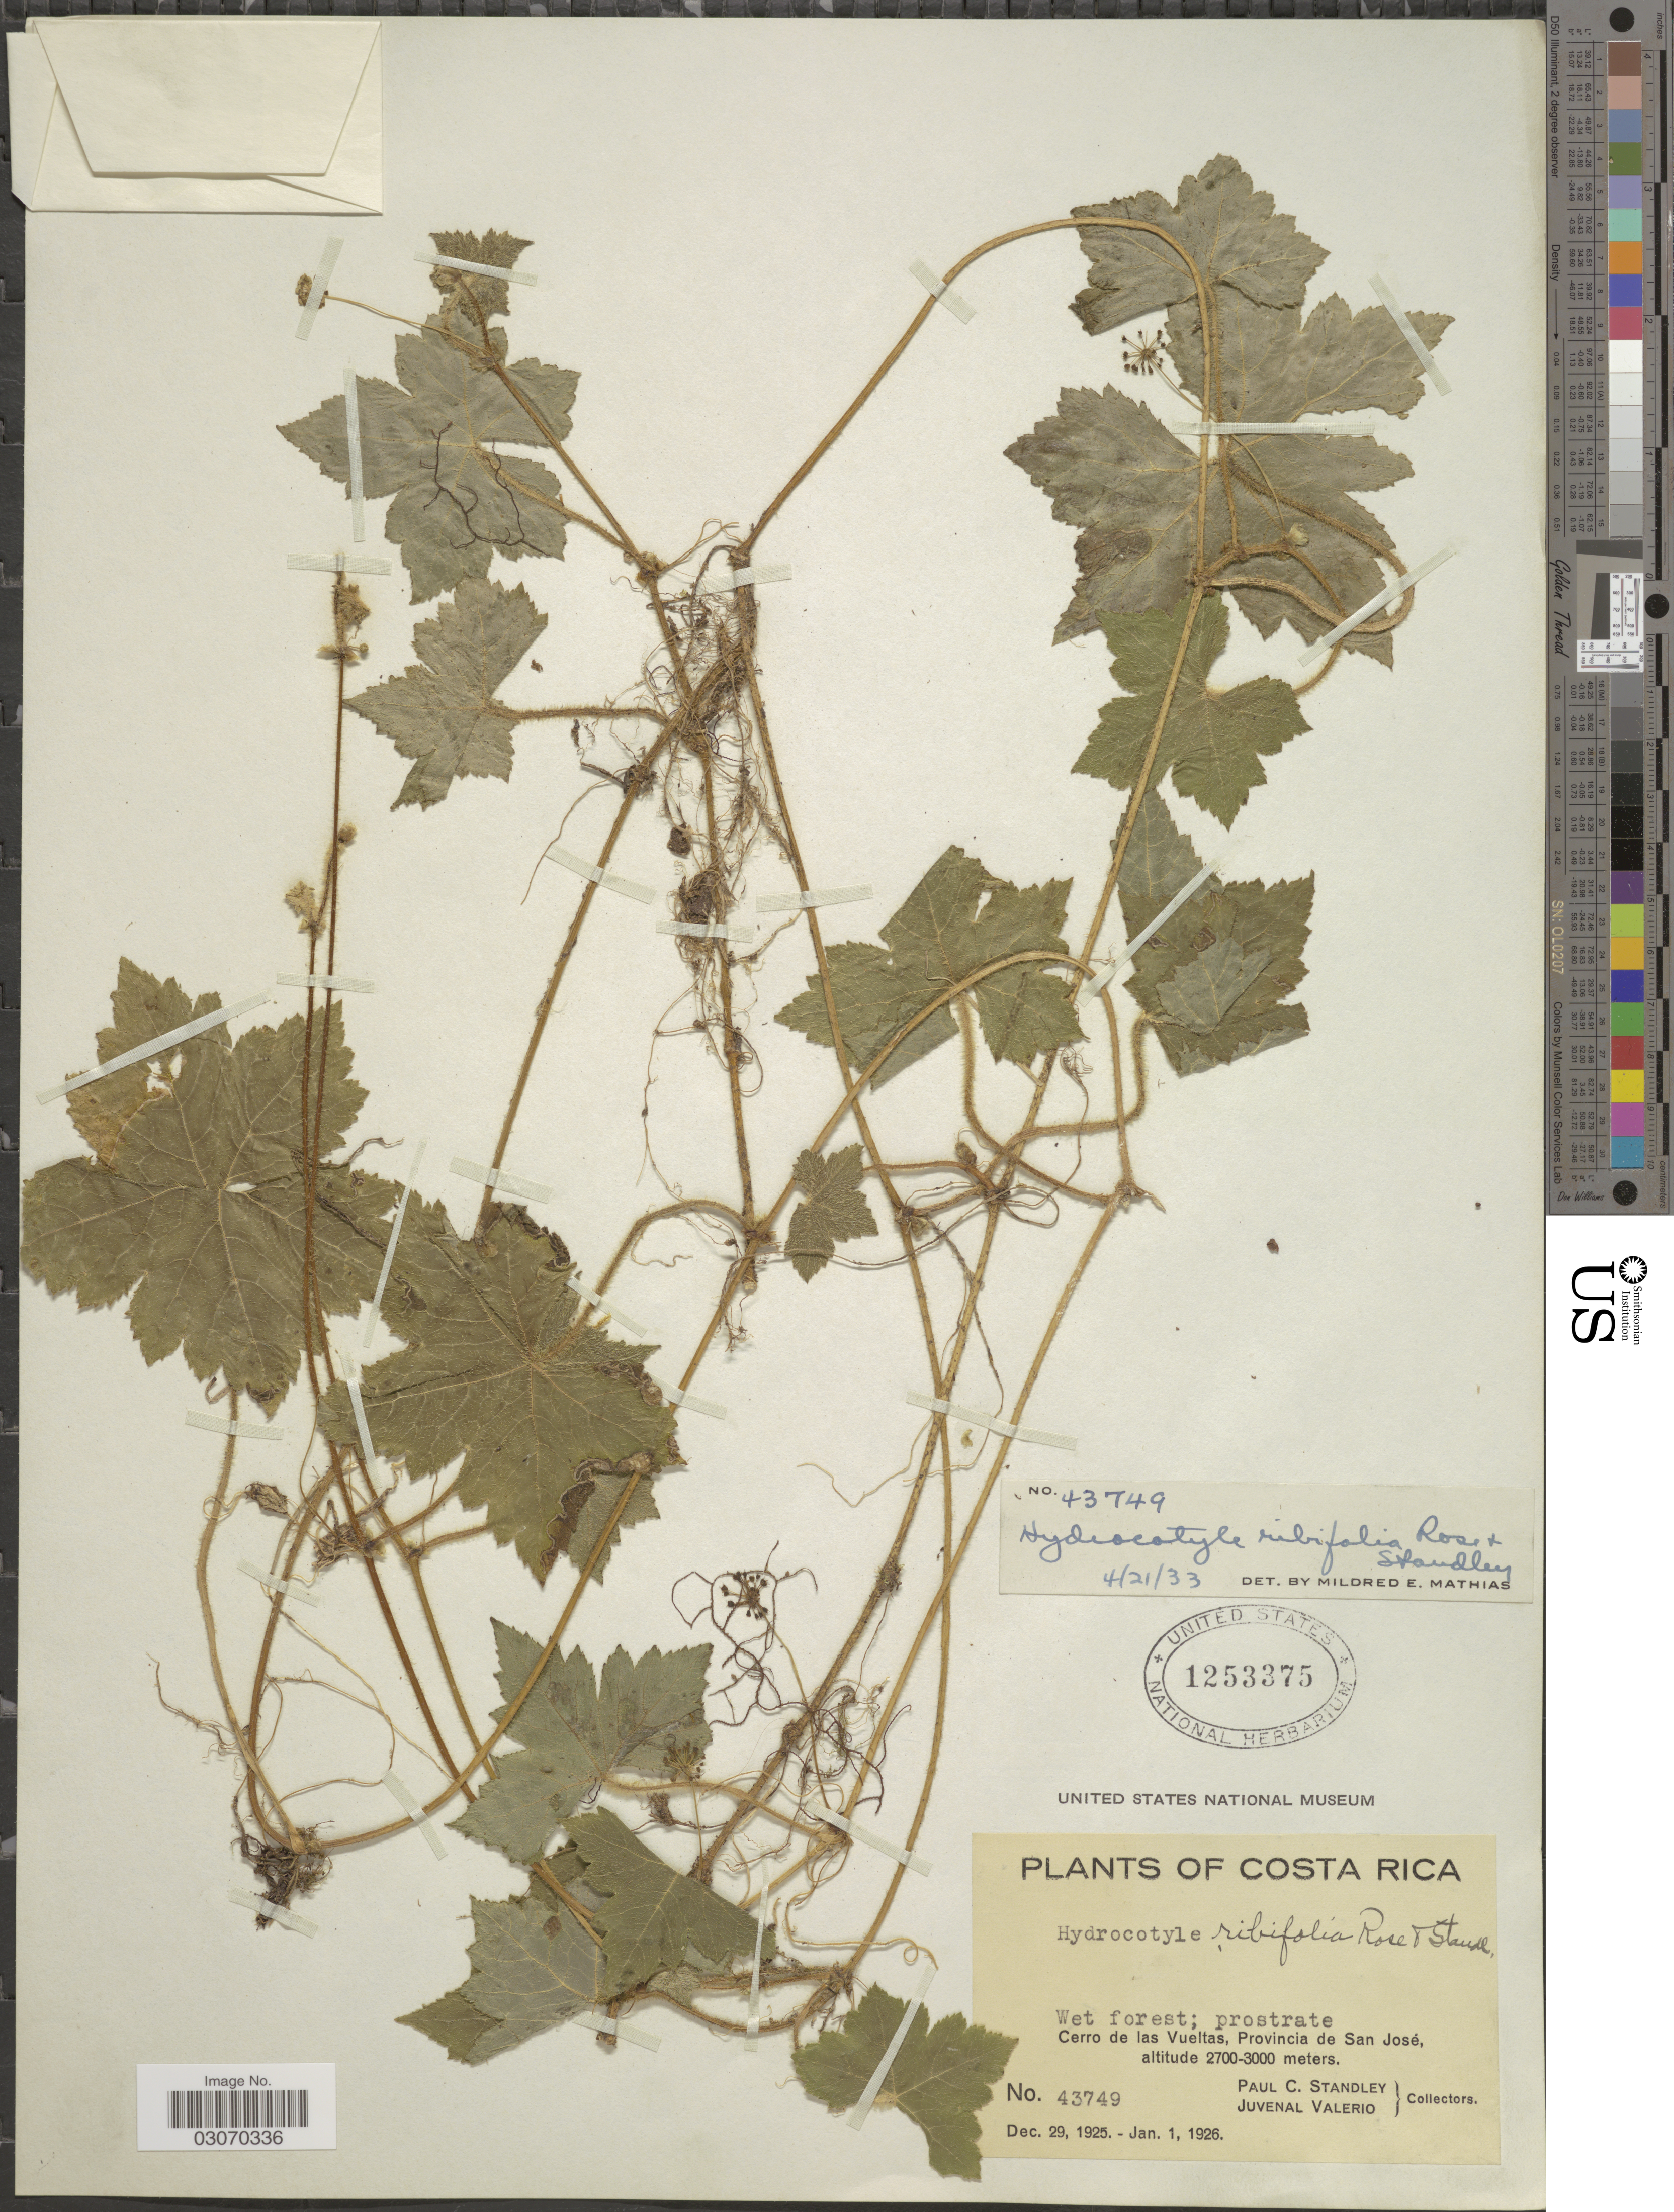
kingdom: Plantae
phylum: Tracheophyta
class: Magnoliopsida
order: Apiales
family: Araliaceae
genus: Hydrocotyle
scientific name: Hydrocotyle ribifolia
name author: Rose & Standl.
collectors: P. C. Standley & J. Valerio R.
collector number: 43749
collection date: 1925-12-29/1926-01-01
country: Costa Rica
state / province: San José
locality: Cerro de las Vueltas.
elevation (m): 2700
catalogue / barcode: US 1253375